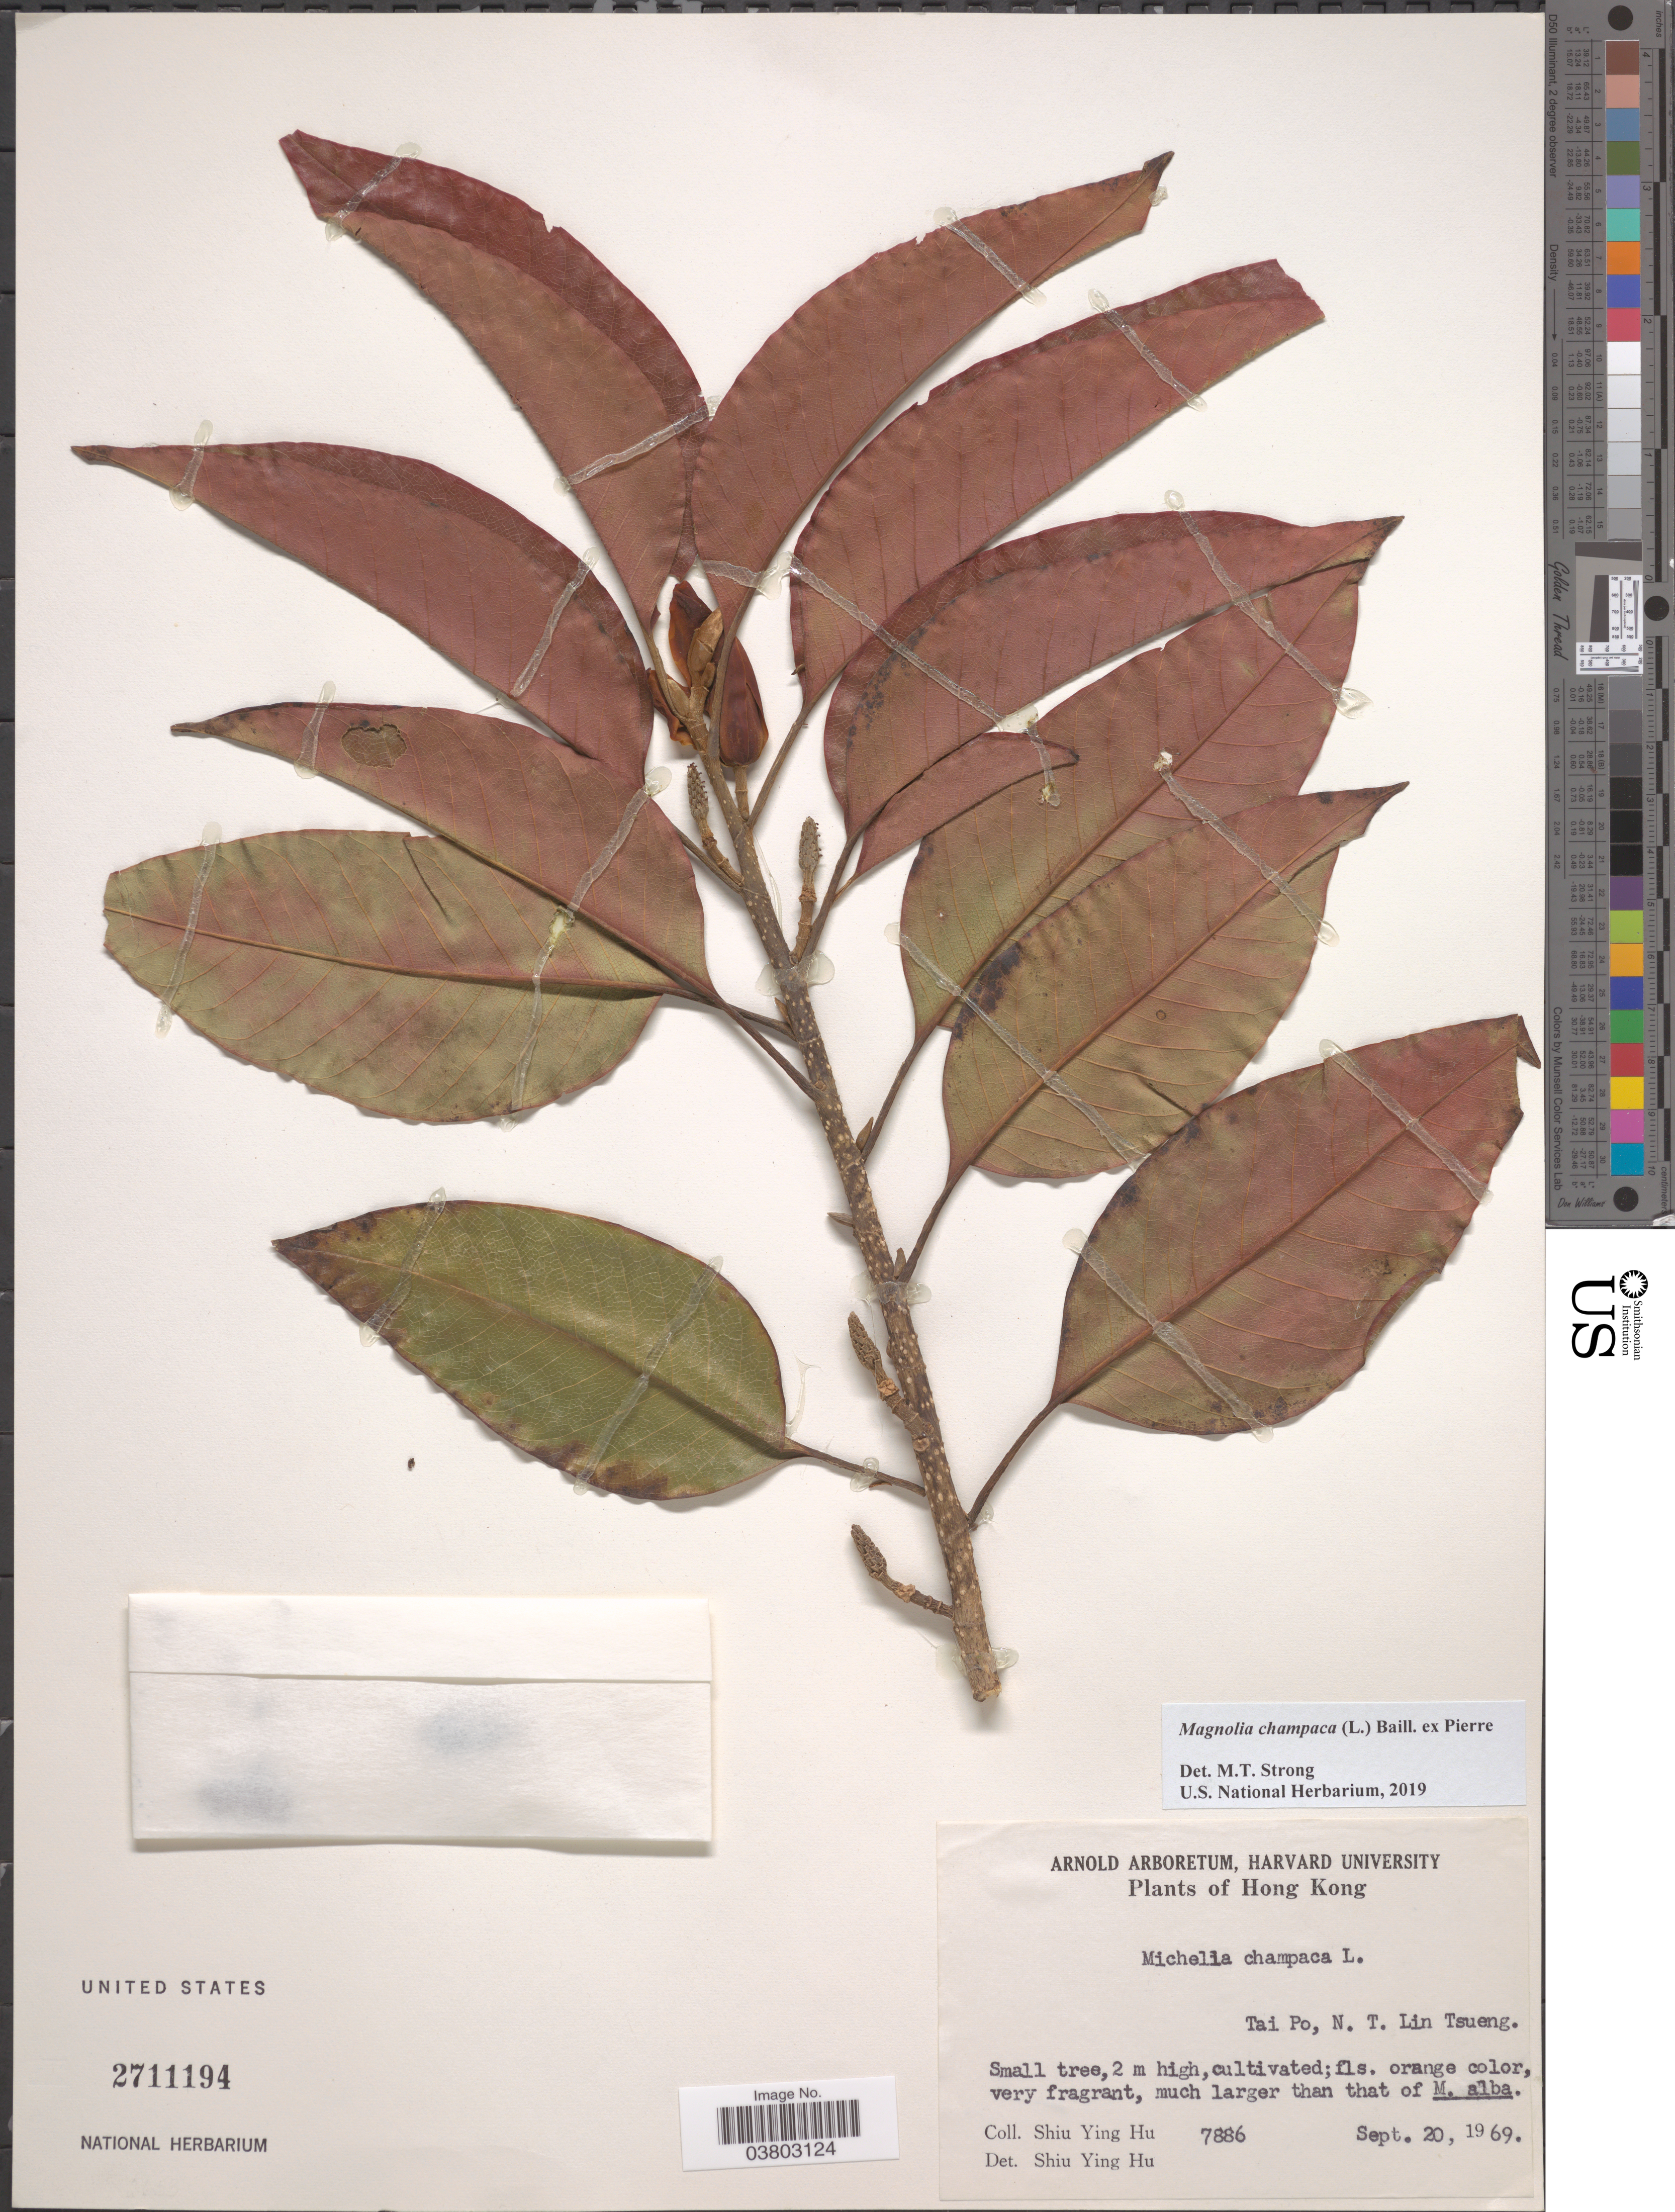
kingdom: Plantae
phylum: Tracheophyta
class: Magnoliopsida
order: Magnoliales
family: Magnoliaceae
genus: Magnolia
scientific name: Magnolia champaca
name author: (L.) Baill. ex Pierre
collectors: S. Y. Hu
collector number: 7886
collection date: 1969-09-20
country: China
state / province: Hong Kong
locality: Tai Po, N. T. Lin Tsueng.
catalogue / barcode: US 2711194